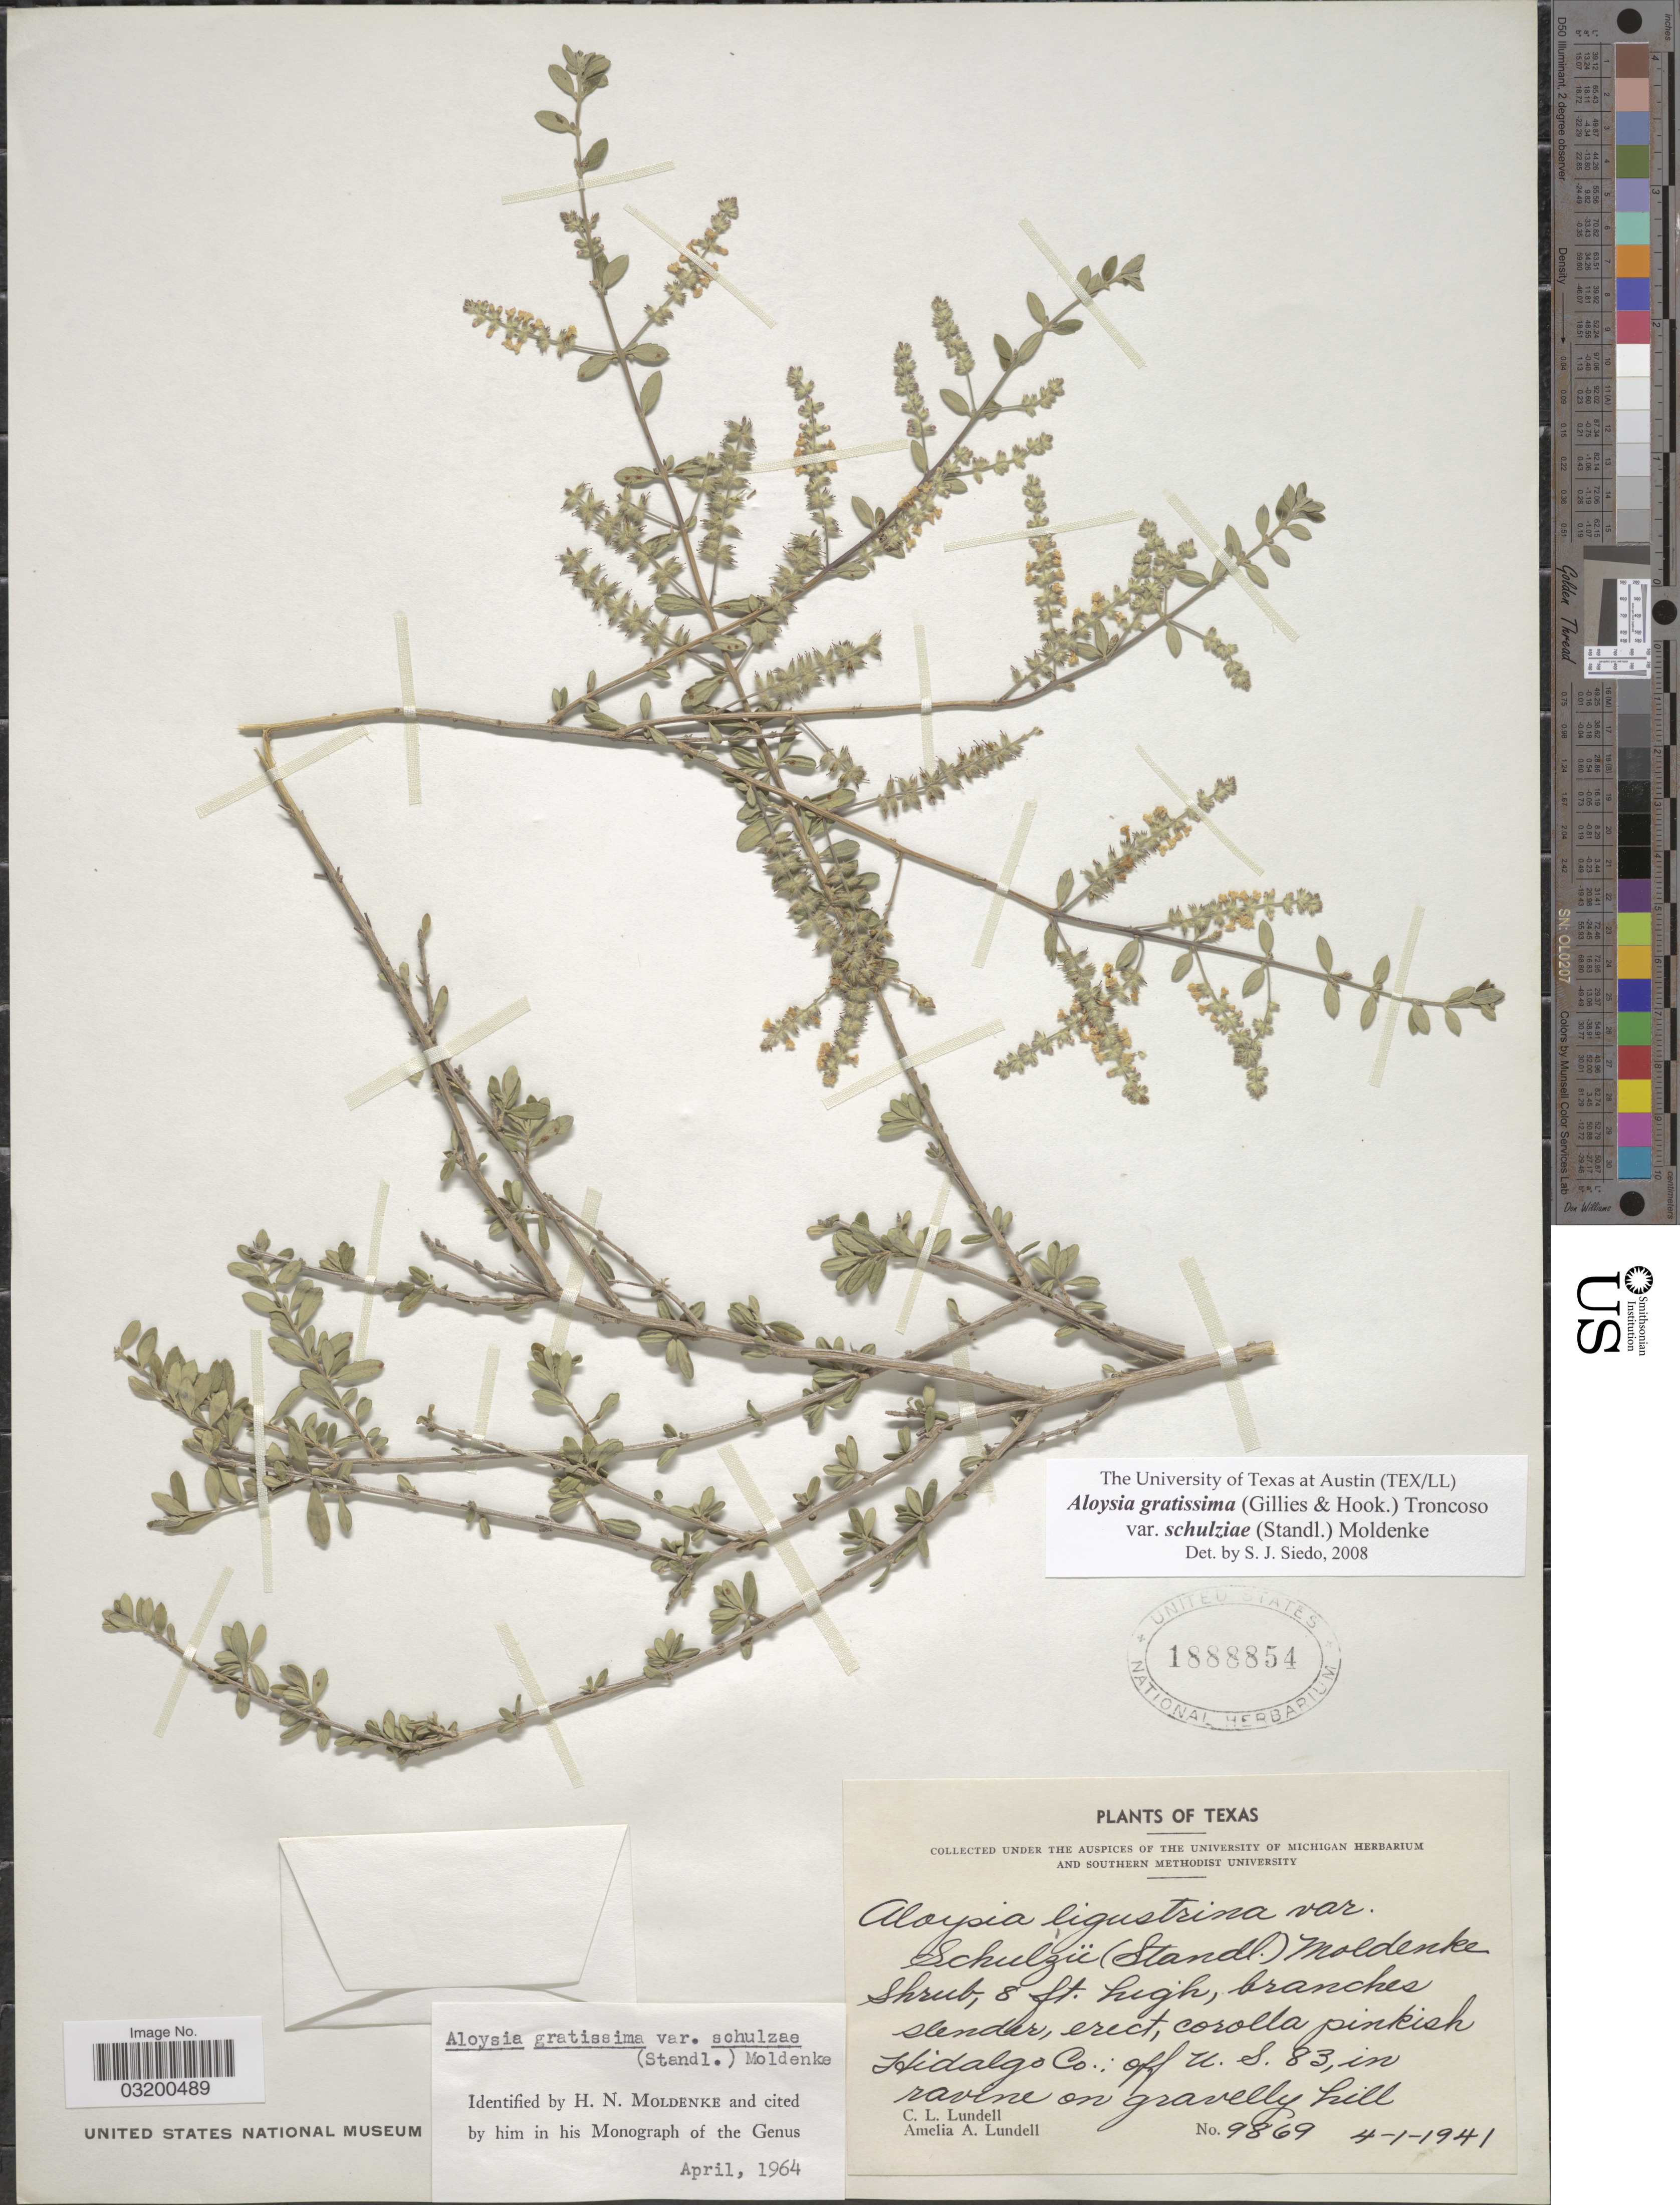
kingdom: Plantae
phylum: Tracheophyta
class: Magnoliopsida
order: Lamiales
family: Verbenaceae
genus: Aloysia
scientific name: Aloysia gratissima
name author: (Gillies & Hook.) Tronc.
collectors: C. L. Lundell & A. A. Lundell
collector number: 9869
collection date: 1941-04-01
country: United States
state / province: Texas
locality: Hidalgo Co.: off U. S. 83, in ravine.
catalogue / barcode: US 1888854